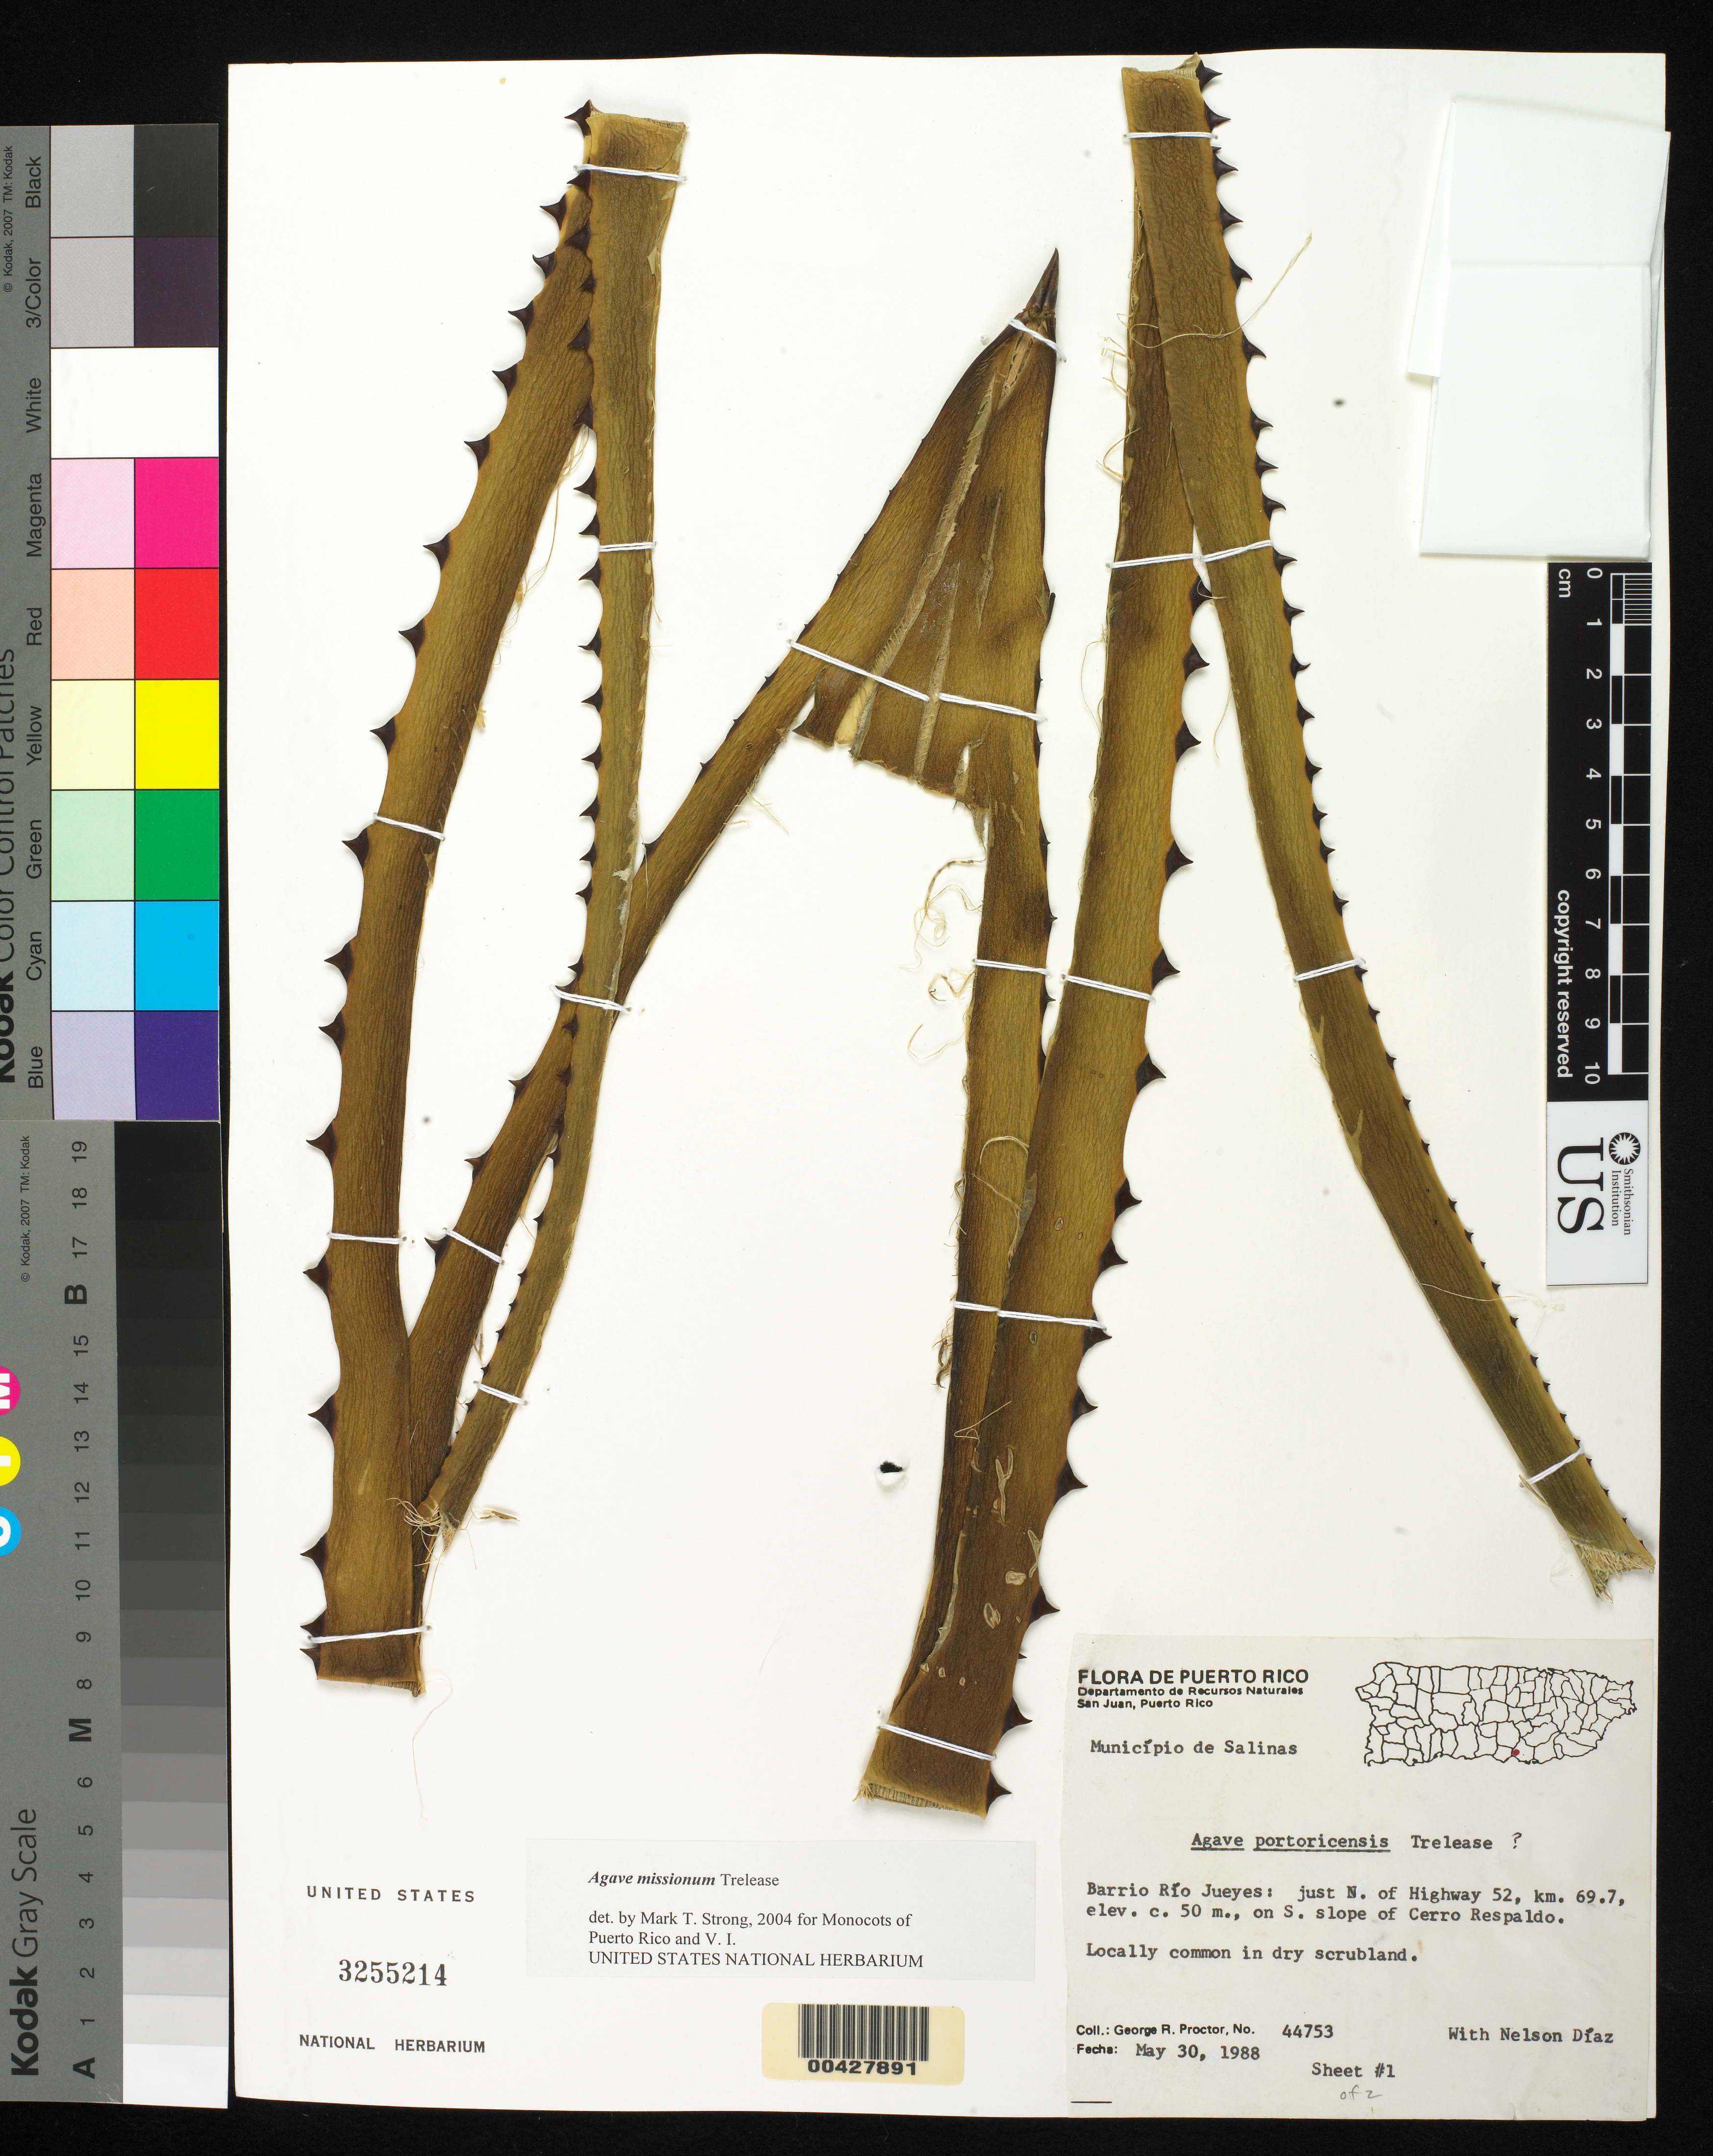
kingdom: Plantae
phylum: Tracheophyta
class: Liliopsida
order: Asparagales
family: Asparagaceae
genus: Agave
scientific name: Agave portoricensis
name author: Trel.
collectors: G. R. Proctor & N. Diaz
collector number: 44753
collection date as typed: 30 May 1988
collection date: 1988-05-30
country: Puerto Rico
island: Greater Antilles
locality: Salinas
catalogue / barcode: US 3255214